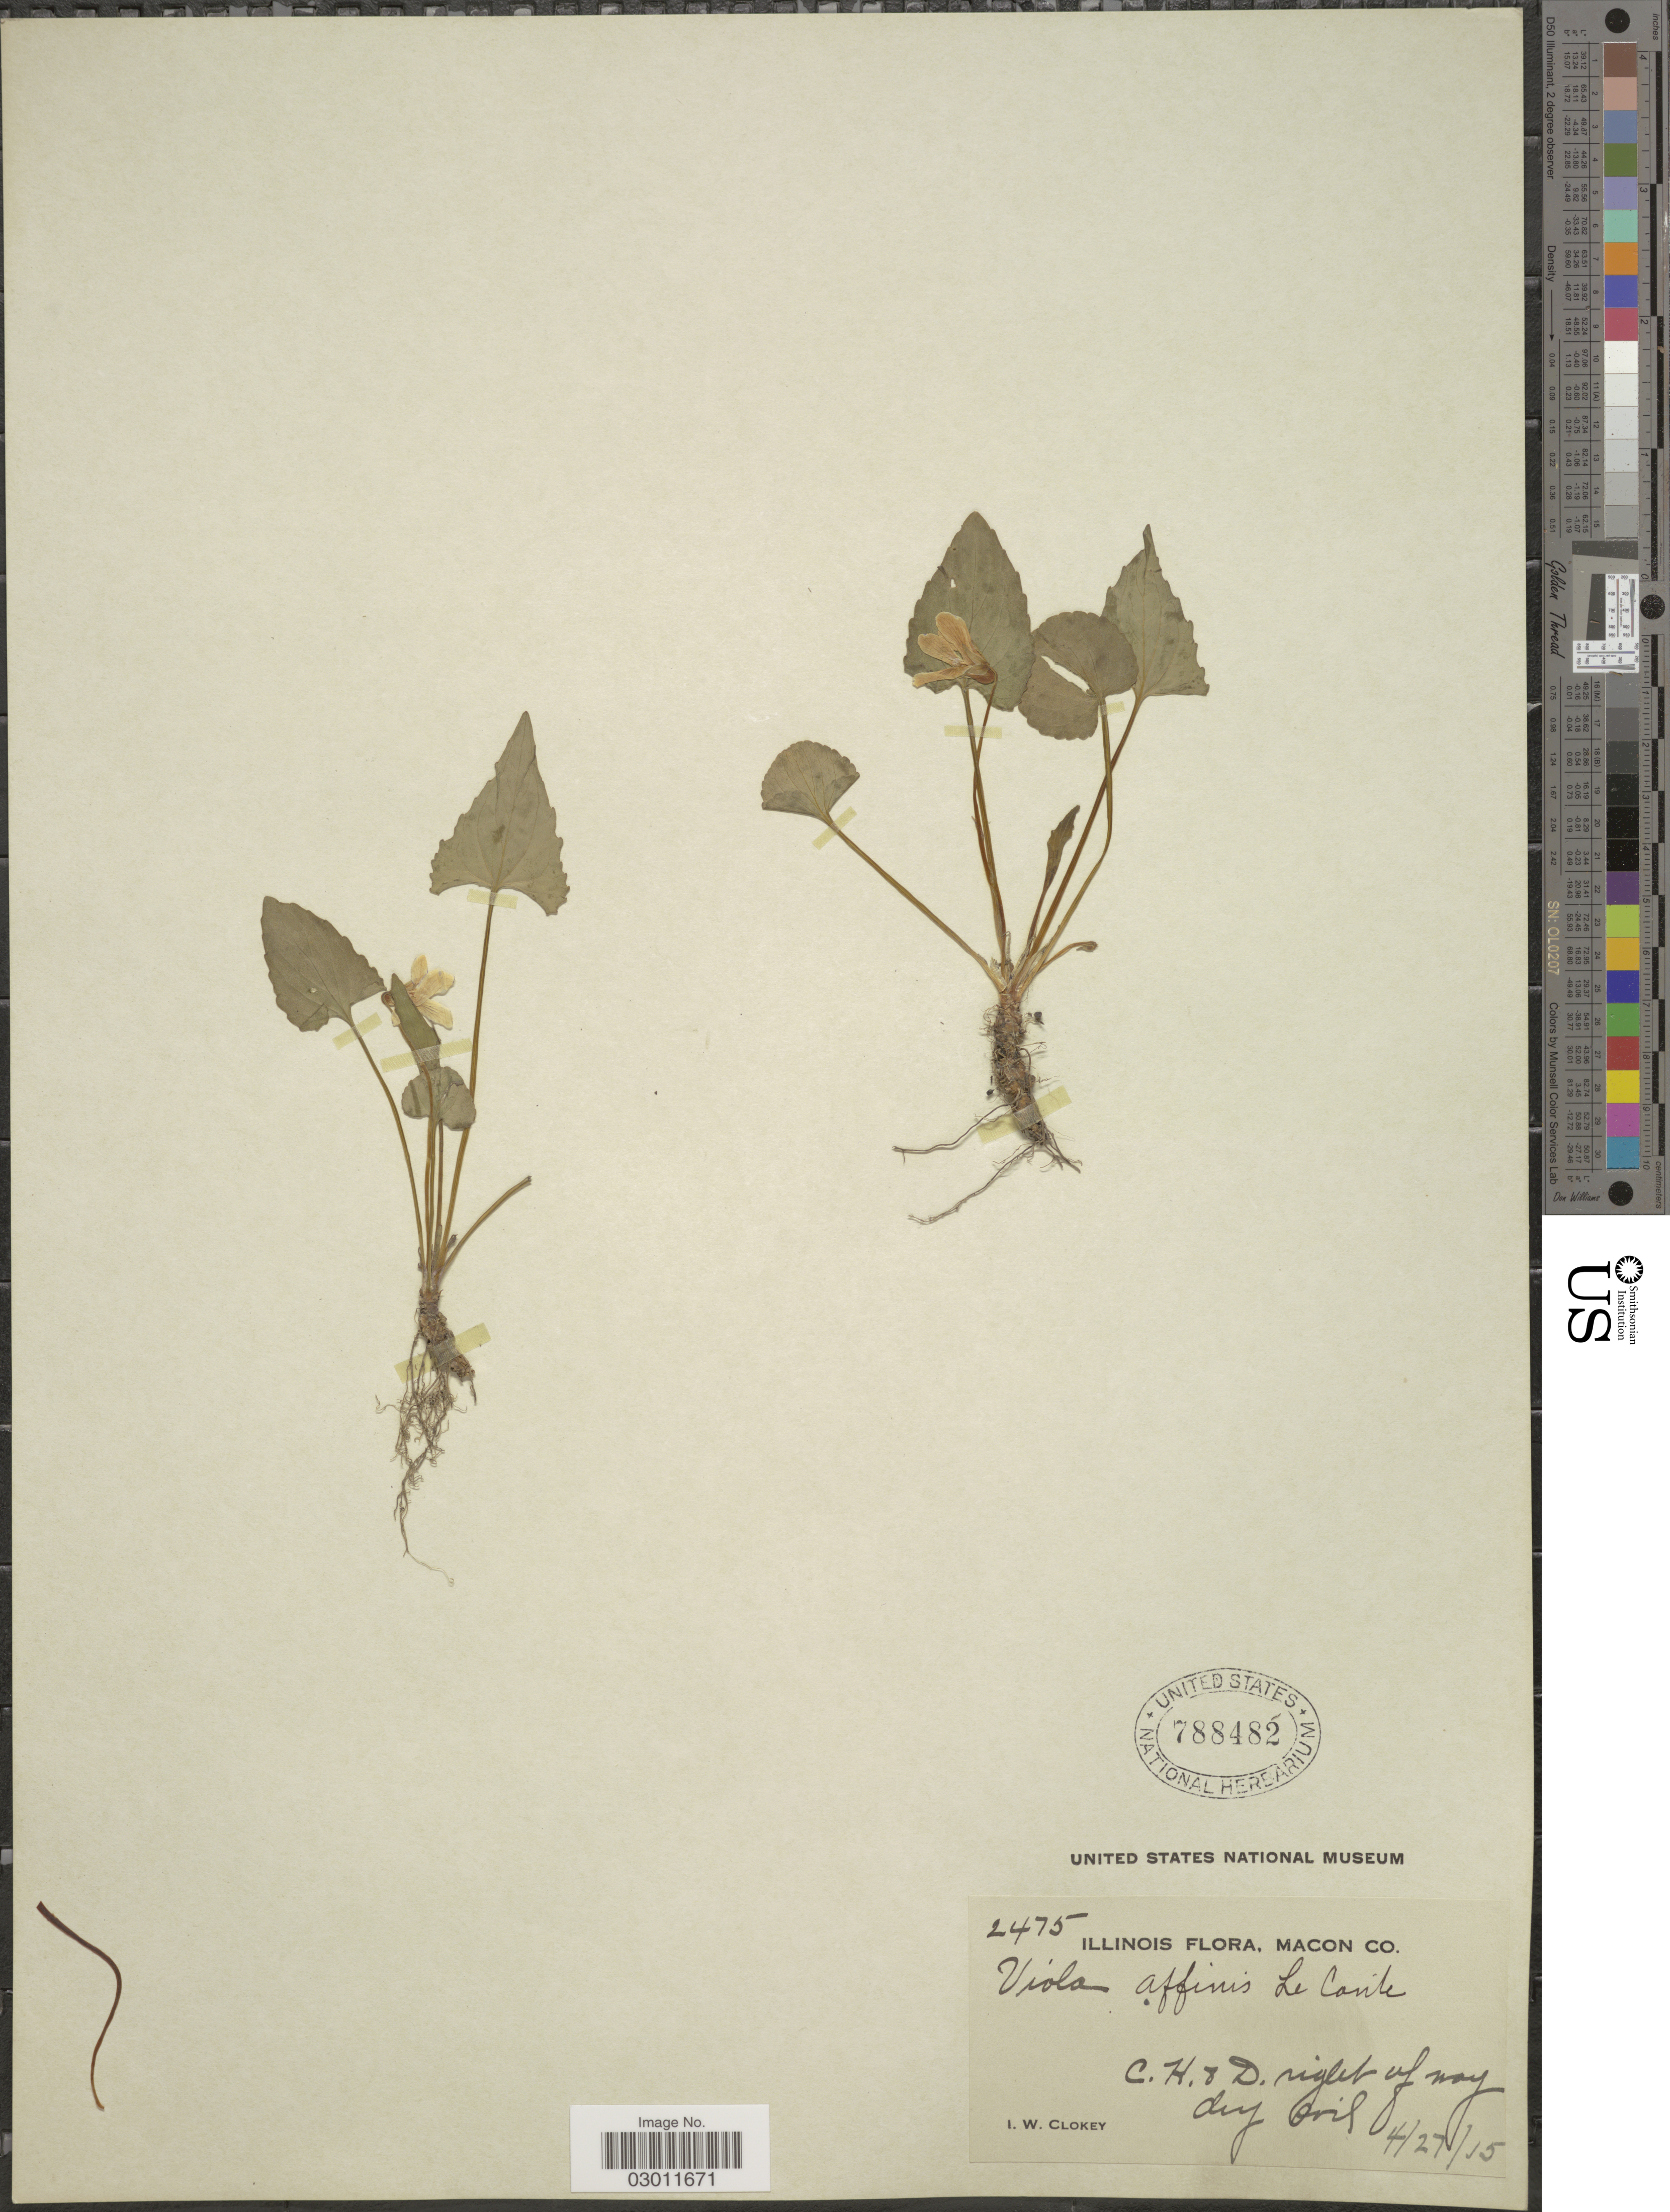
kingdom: Plantae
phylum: Tracheophyta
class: Magnoliopsida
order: Malpighiales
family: Violaceae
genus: Viola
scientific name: Viola affinis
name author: LeConte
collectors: I. W. Clokey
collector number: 2475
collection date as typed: Transcribed d/m/y: 27/4/15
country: United States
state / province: Illinois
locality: Macon Co., C.H. & D. right of way.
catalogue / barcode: US 788482